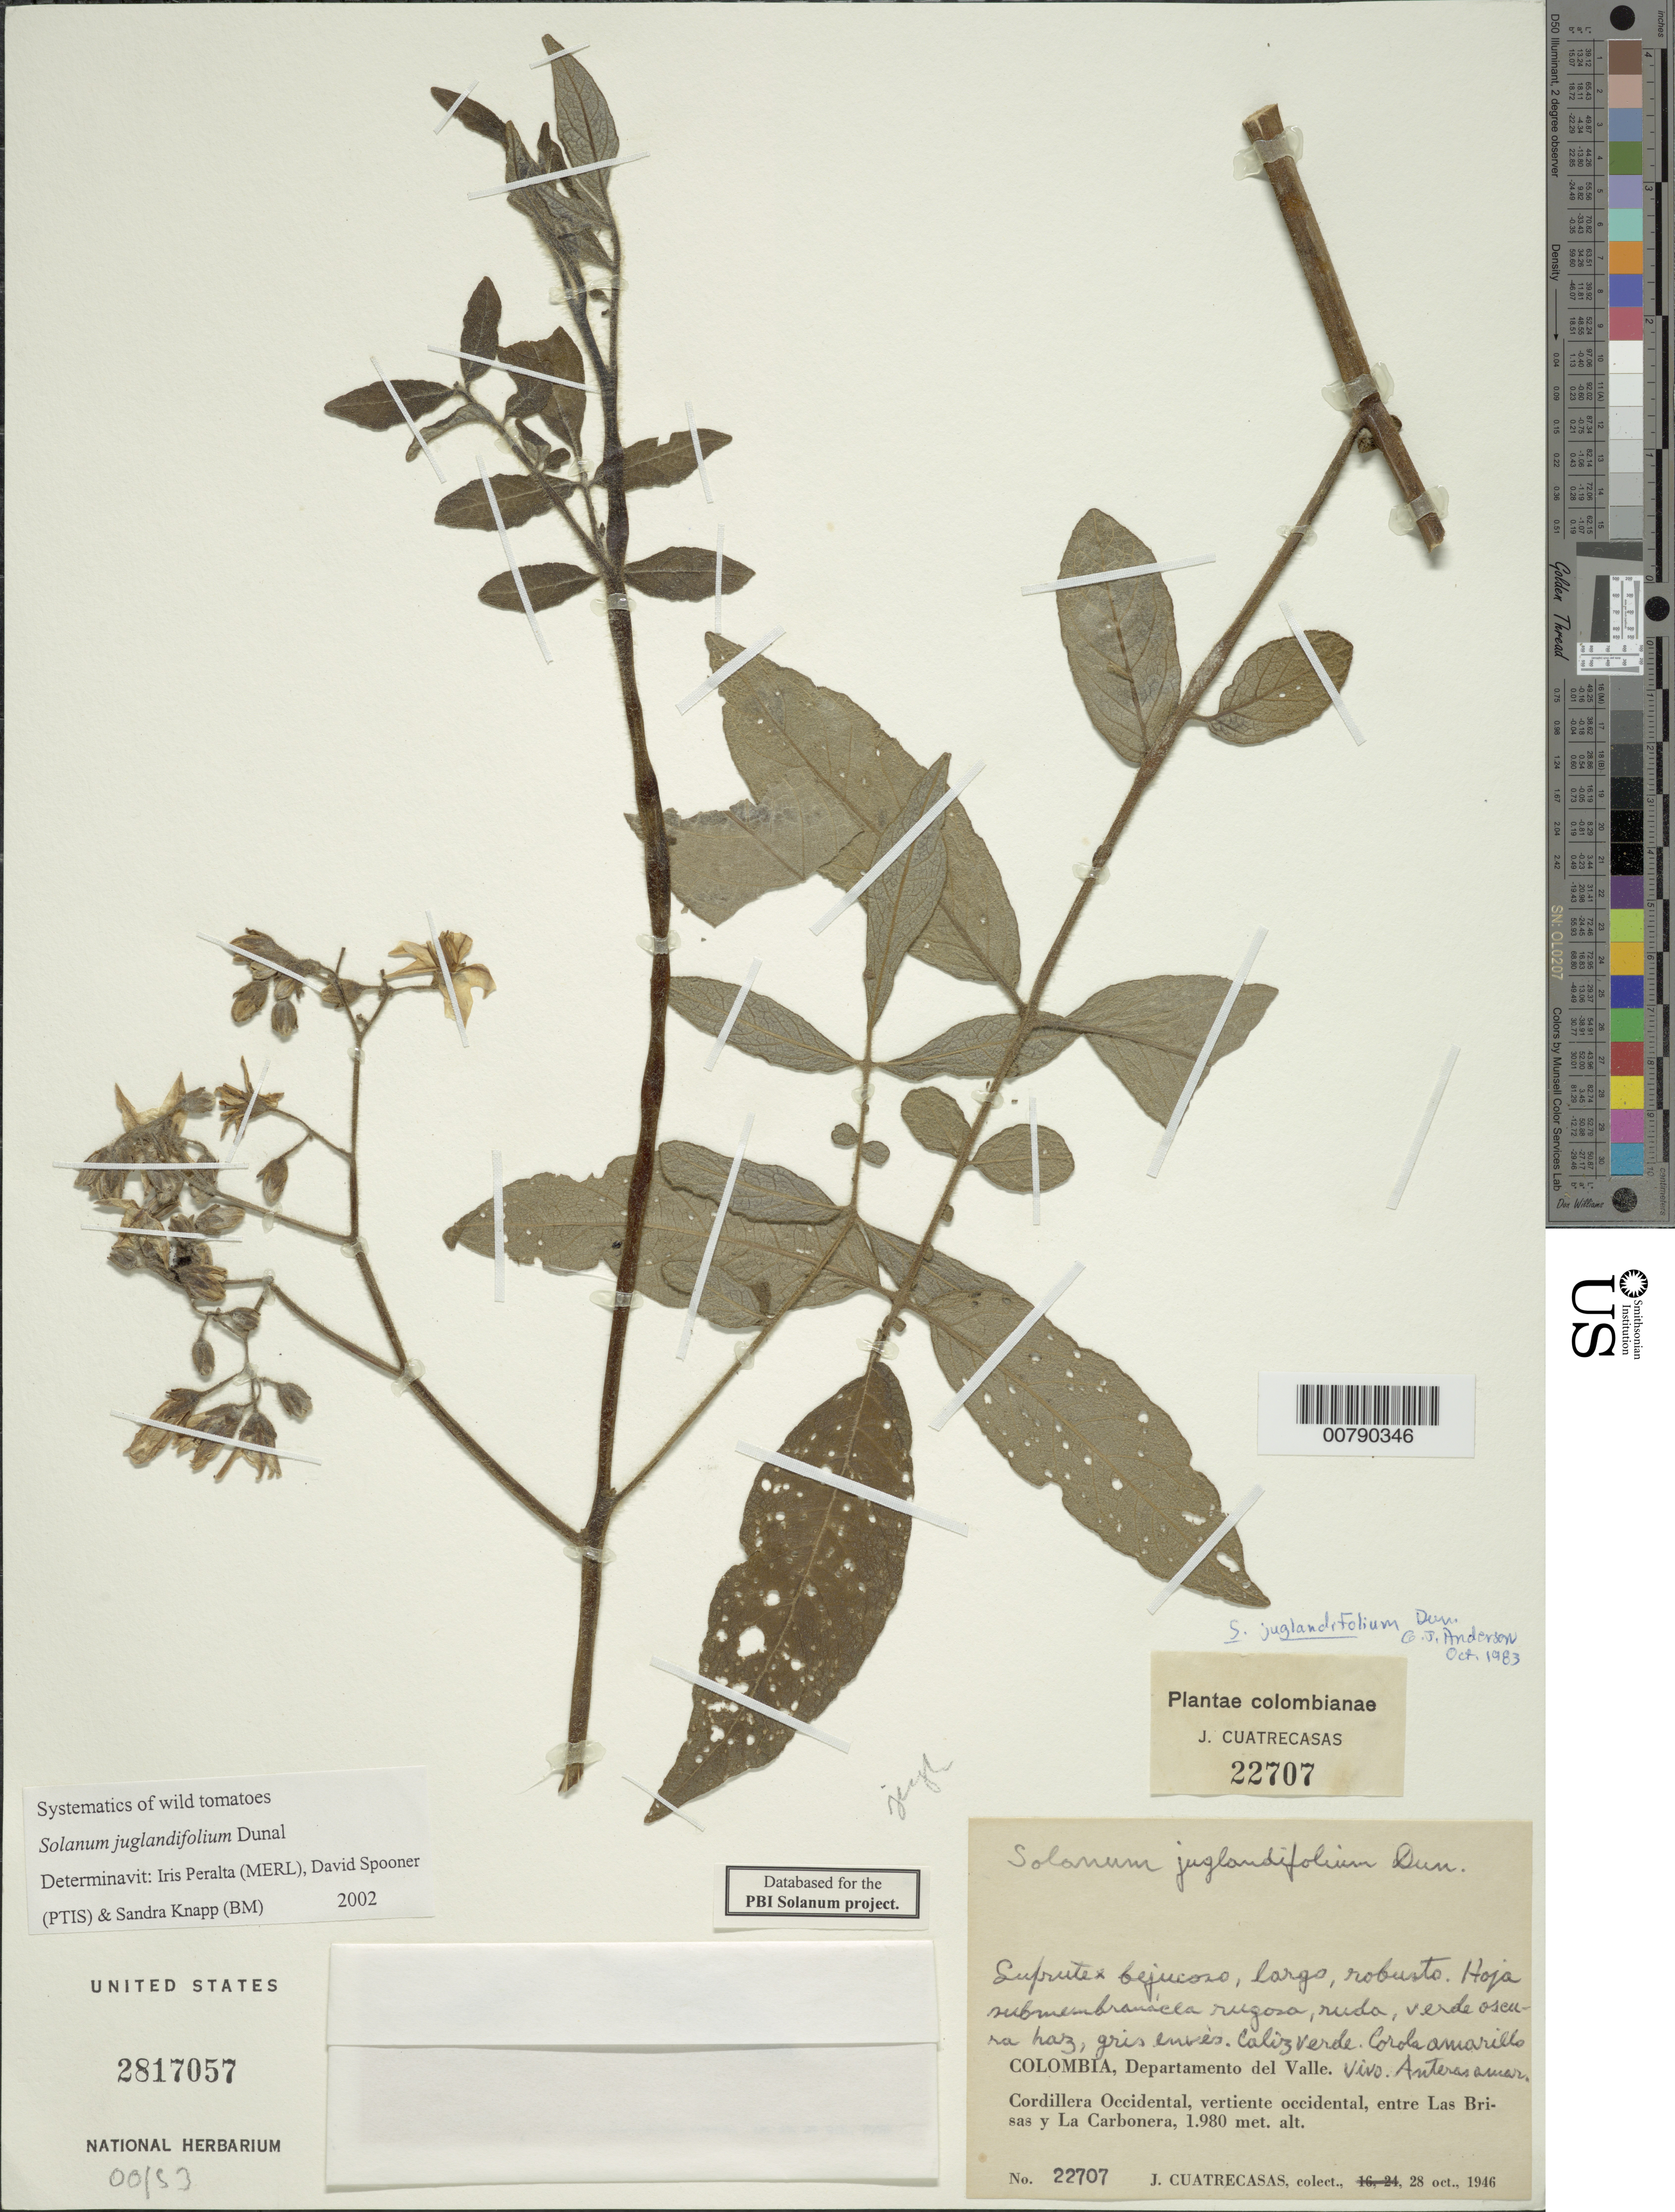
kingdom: Plantae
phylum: Tracheophyta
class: Magnoliopsida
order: Solanales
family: Solanaceae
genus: Solanum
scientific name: Solanum juglandifolium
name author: Dunal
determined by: Peralta, Iris E.; Knapp, S. D.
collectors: J. Cuatrecasas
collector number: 22707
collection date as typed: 16 Oct 1946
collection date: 1946-10-16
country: Colombia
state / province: Valle del Cauca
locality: Cordillera Occidental, vertiente oriental, entre Las Brisas y La Carbonera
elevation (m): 1980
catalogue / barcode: US 2817057